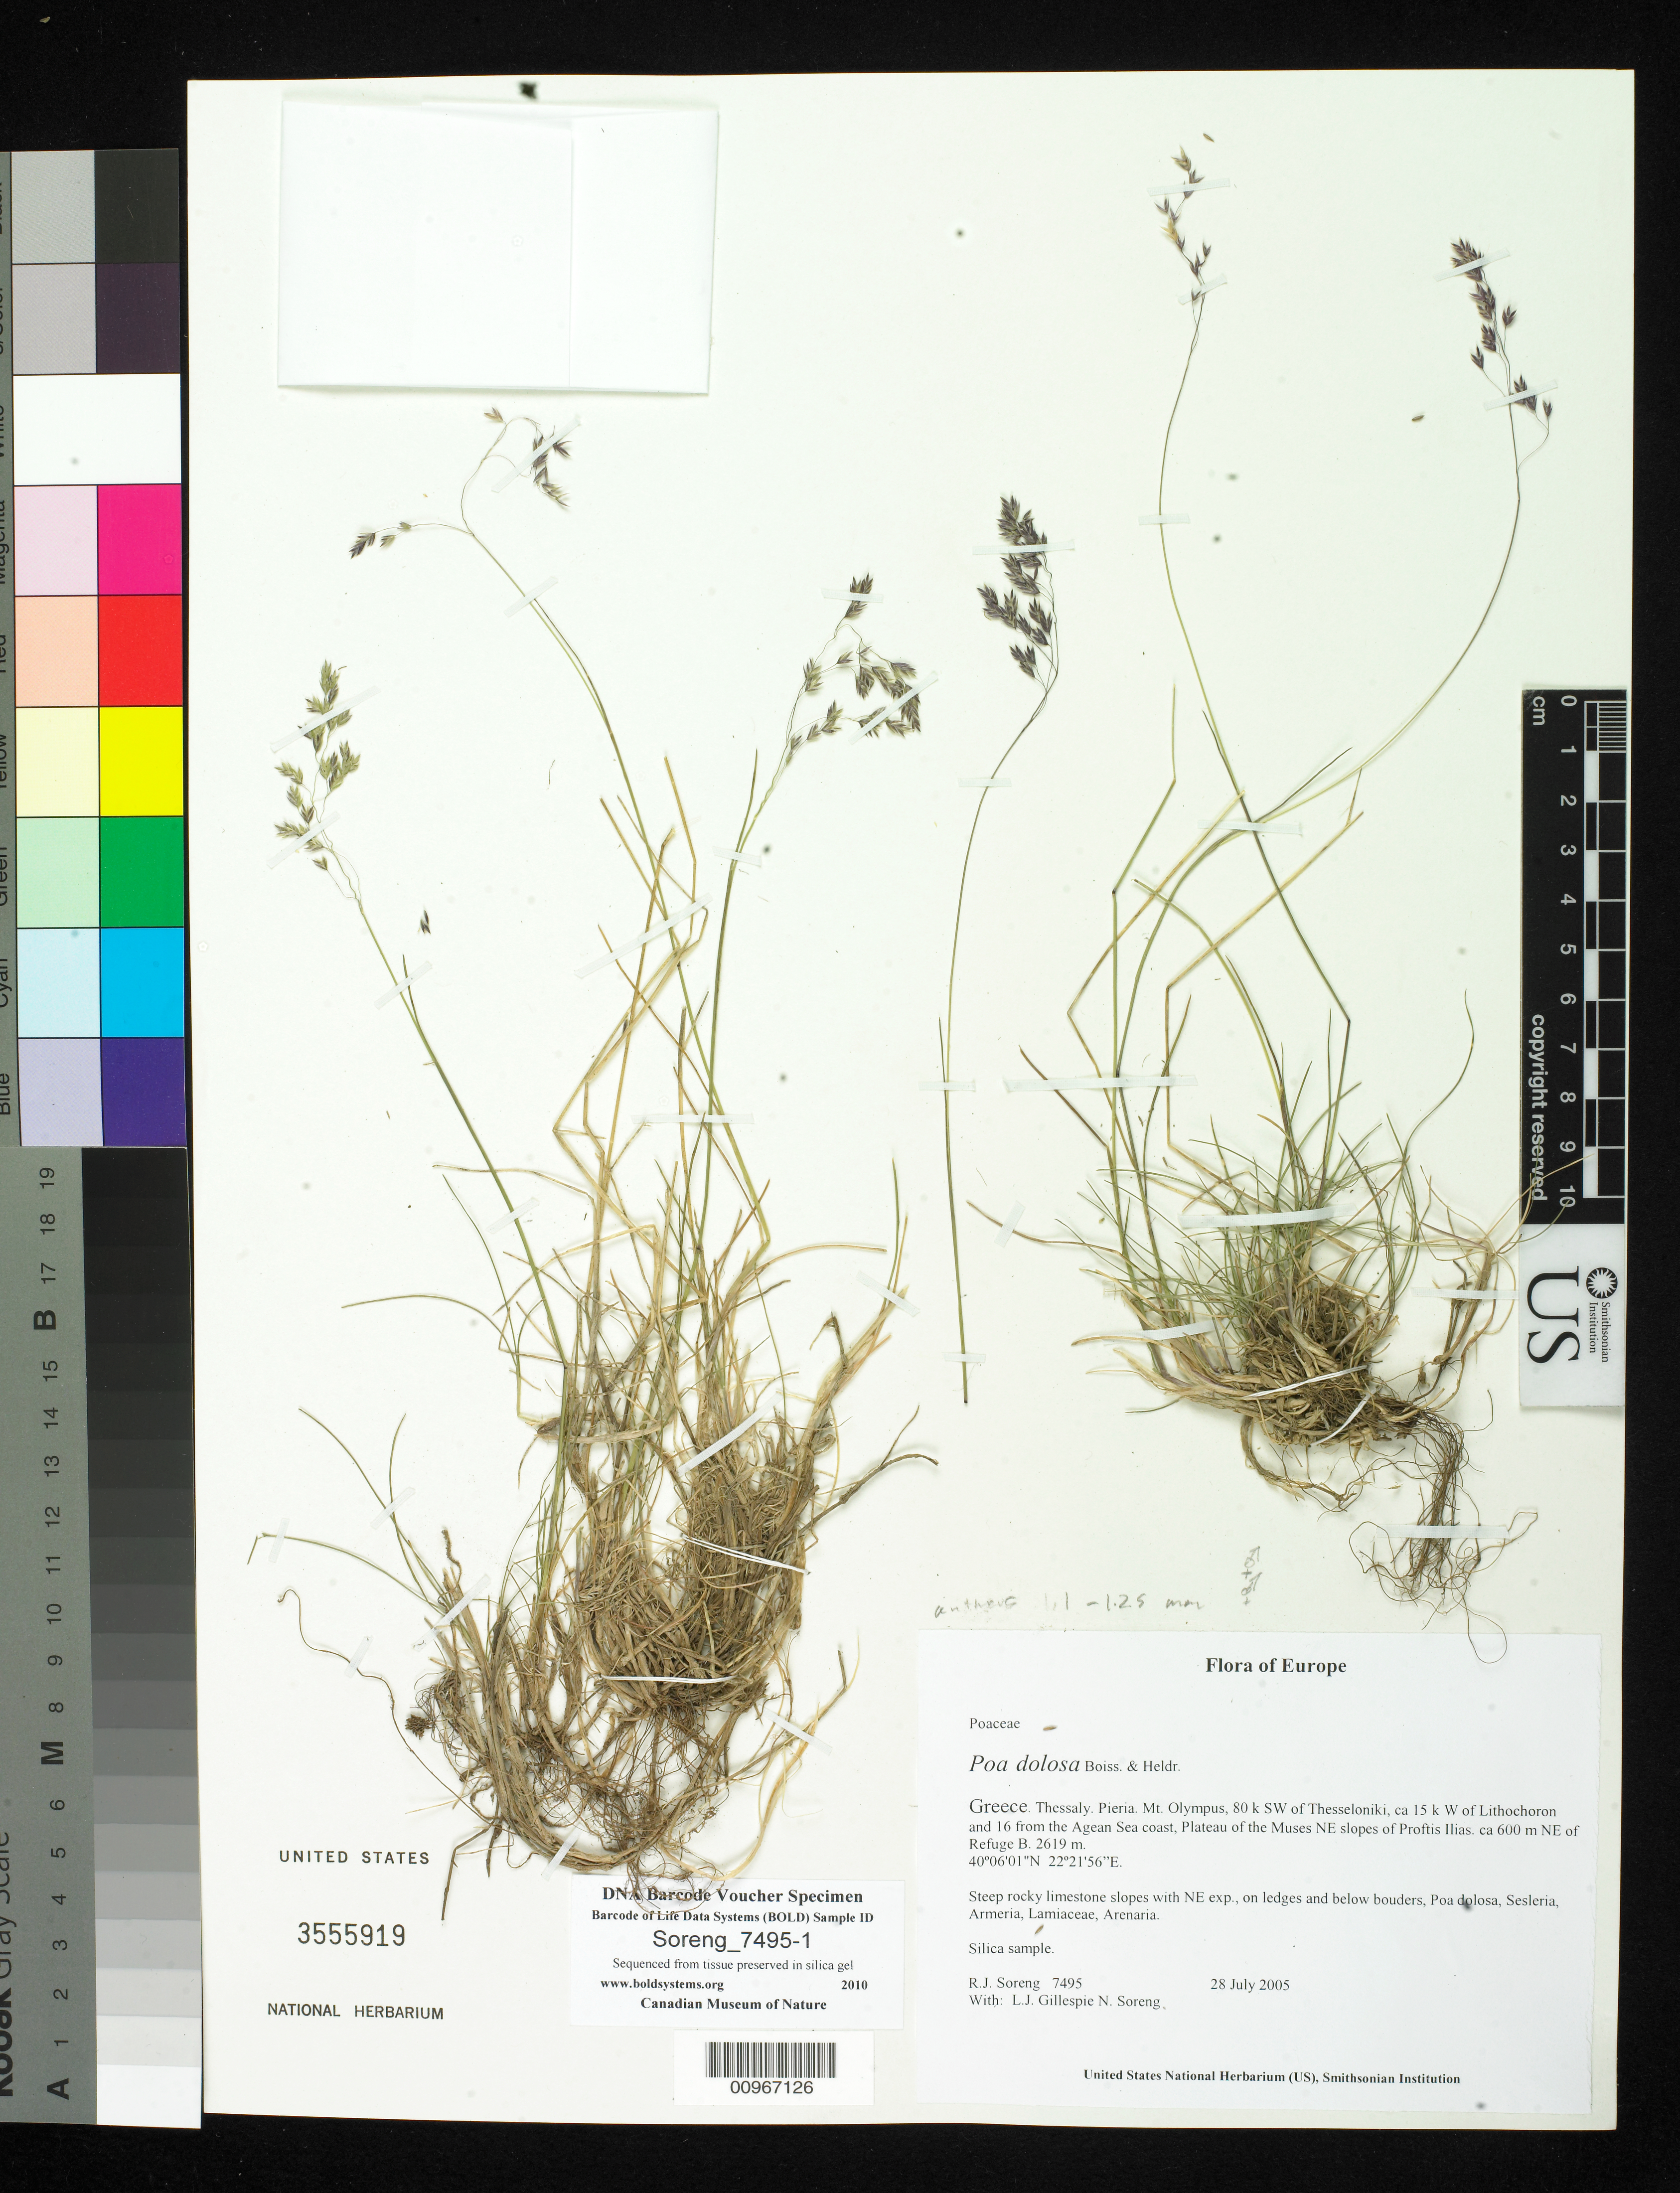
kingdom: Plantae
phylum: Tracheophyta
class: Liliopsida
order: Poales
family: Poaceae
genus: Poa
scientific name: Poa dolosa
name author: Boiss. & Heldr.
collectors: R. J. Soreng, N. L. Soreng & L. J. Gillespie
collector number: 7495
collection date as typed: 28 July 2005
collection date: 2005-07-28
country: Greece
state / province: Thessaly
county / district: Pieria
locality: Mt. Olympus, 80 km SW of Thesseloniki, ca 15 km W of Lithochoron and 16 from the Agean Sea coast, Plateau of the Muses NE slopes of Proftis Ilias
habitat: Steep rocky limestone slopes with NE exp., on ledges and below bouders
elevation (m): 2619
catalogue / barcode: US 3555919